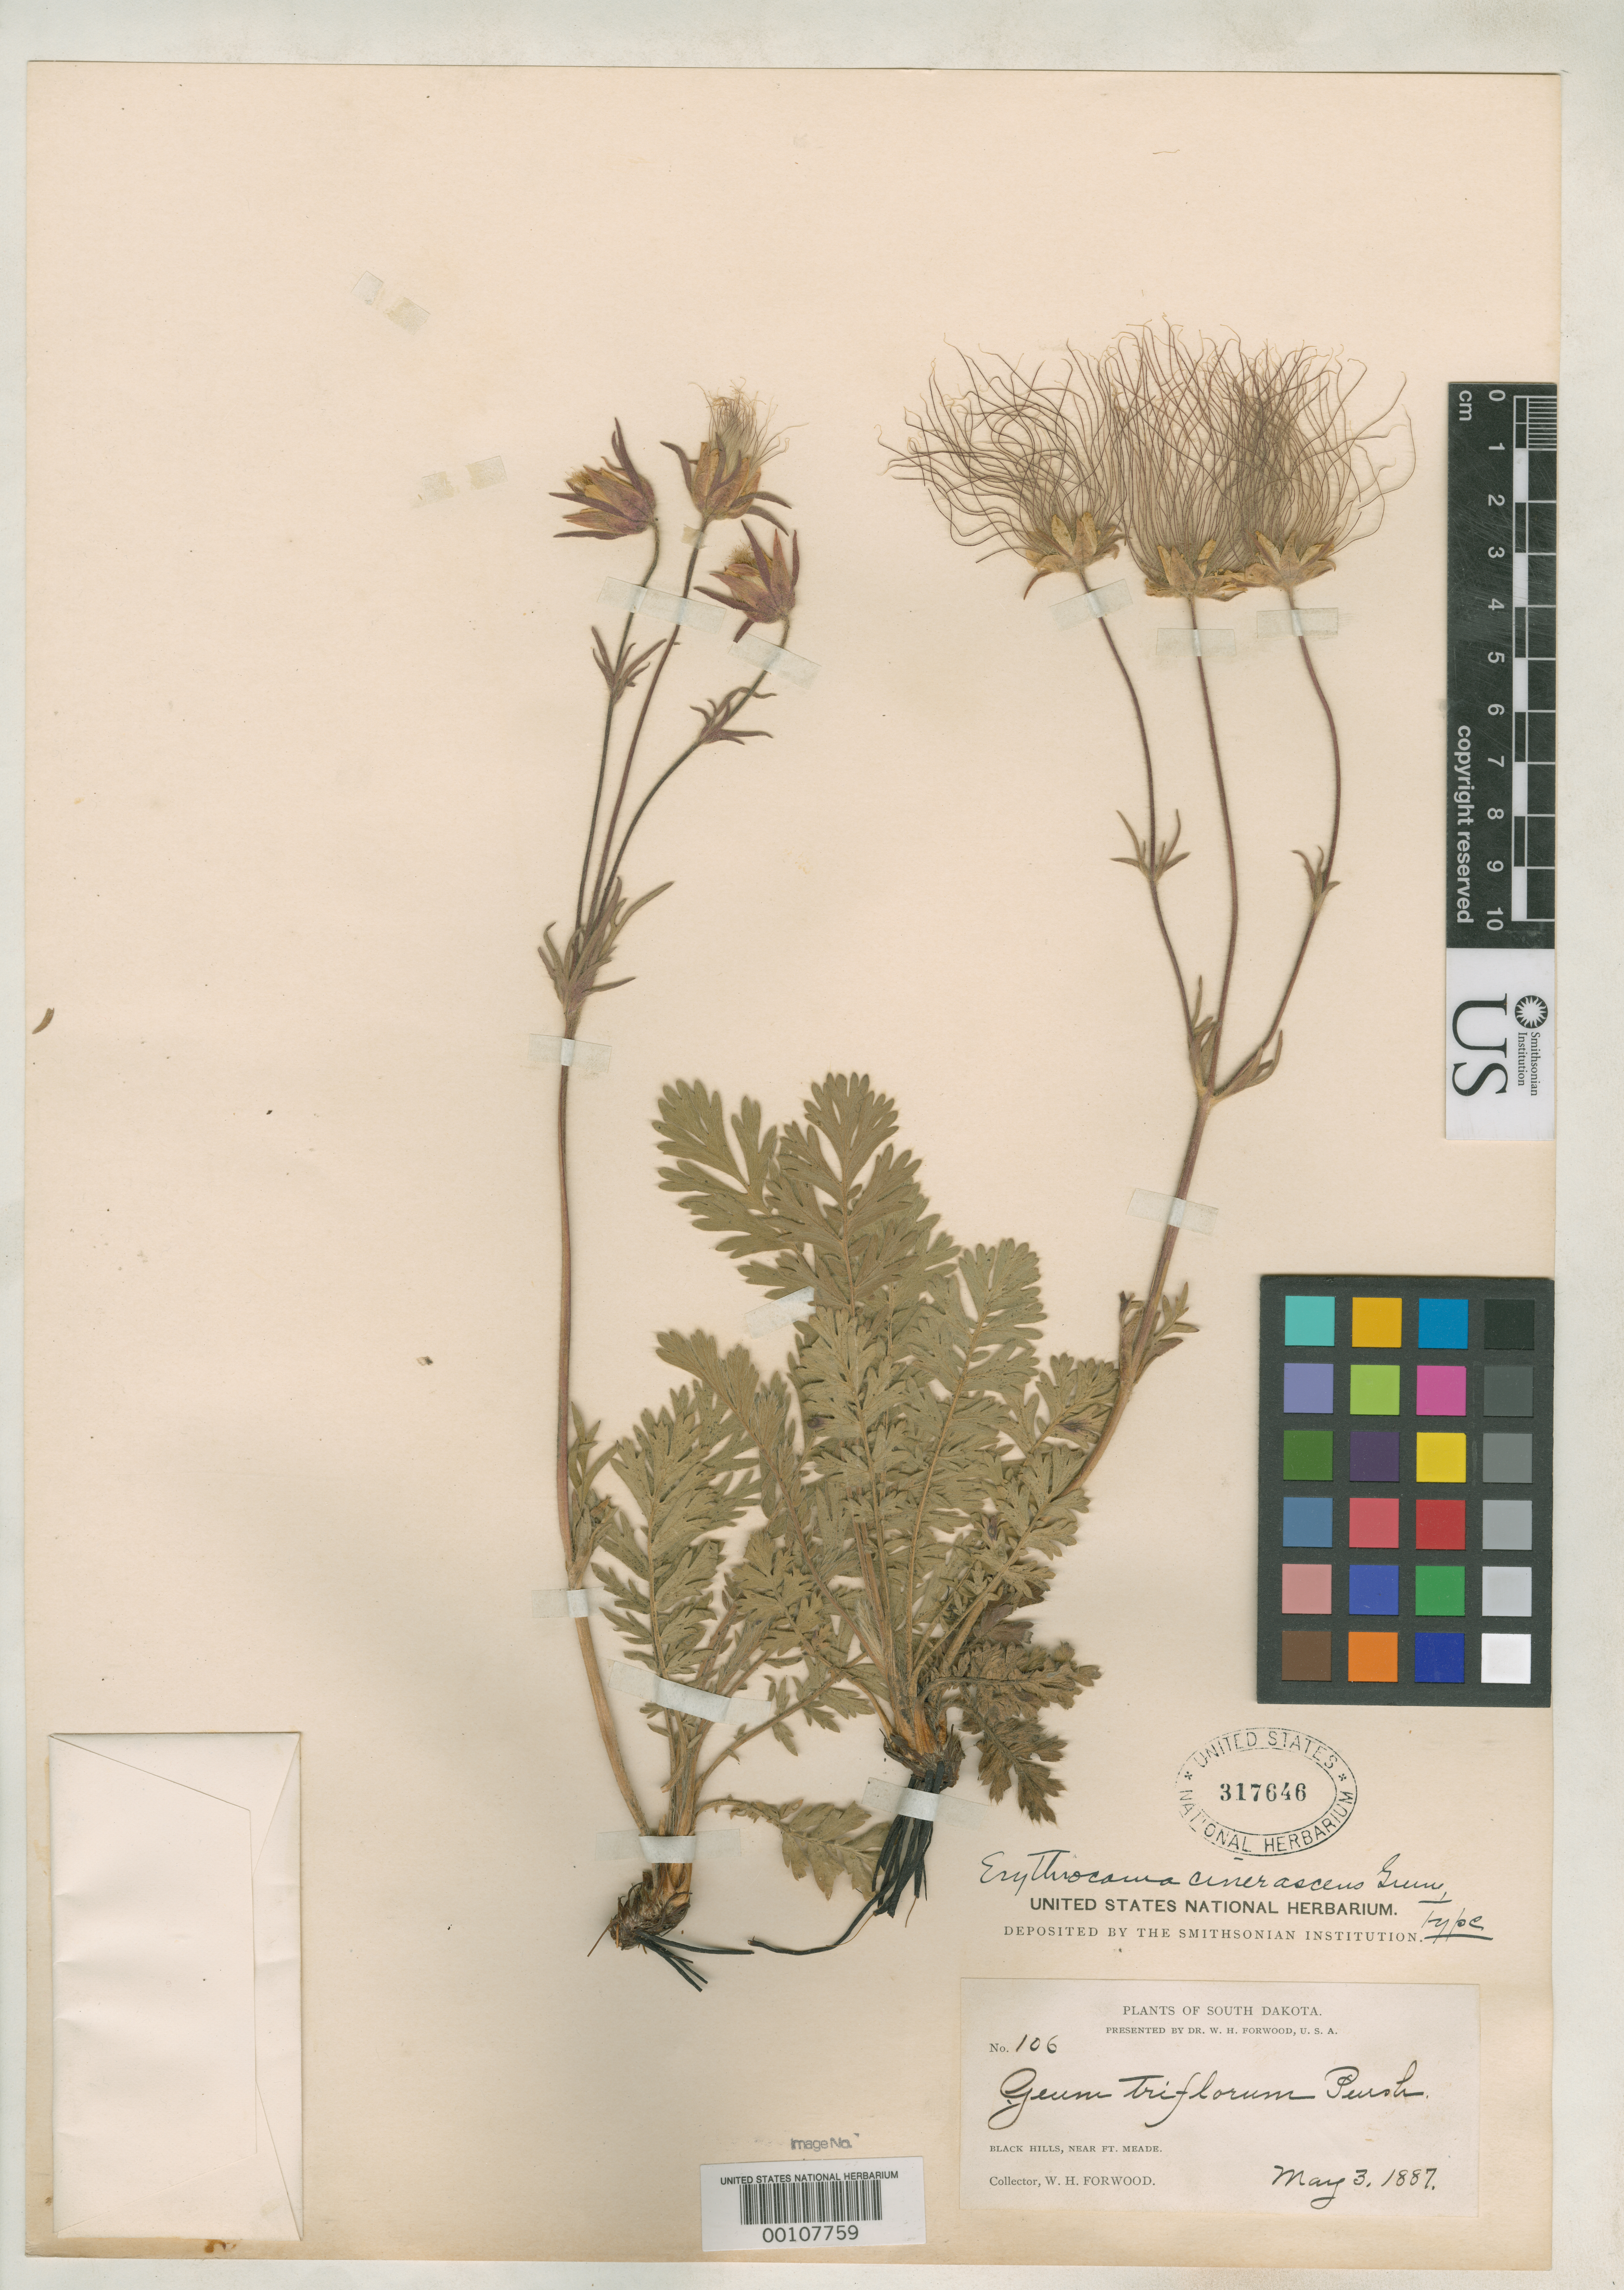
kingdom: Plantae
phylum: Tracheophyta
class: Magnoliopsida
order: Rosales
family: Rosaceae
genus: Erythrocoma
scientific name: Erythrocoma cinerascens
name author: Greene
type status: Type Collection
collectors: W. Forwood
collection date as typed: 1887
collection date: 1887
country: United States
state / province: South Dakota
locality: Black Hills, about Fort Meade.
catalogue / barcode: US 317646